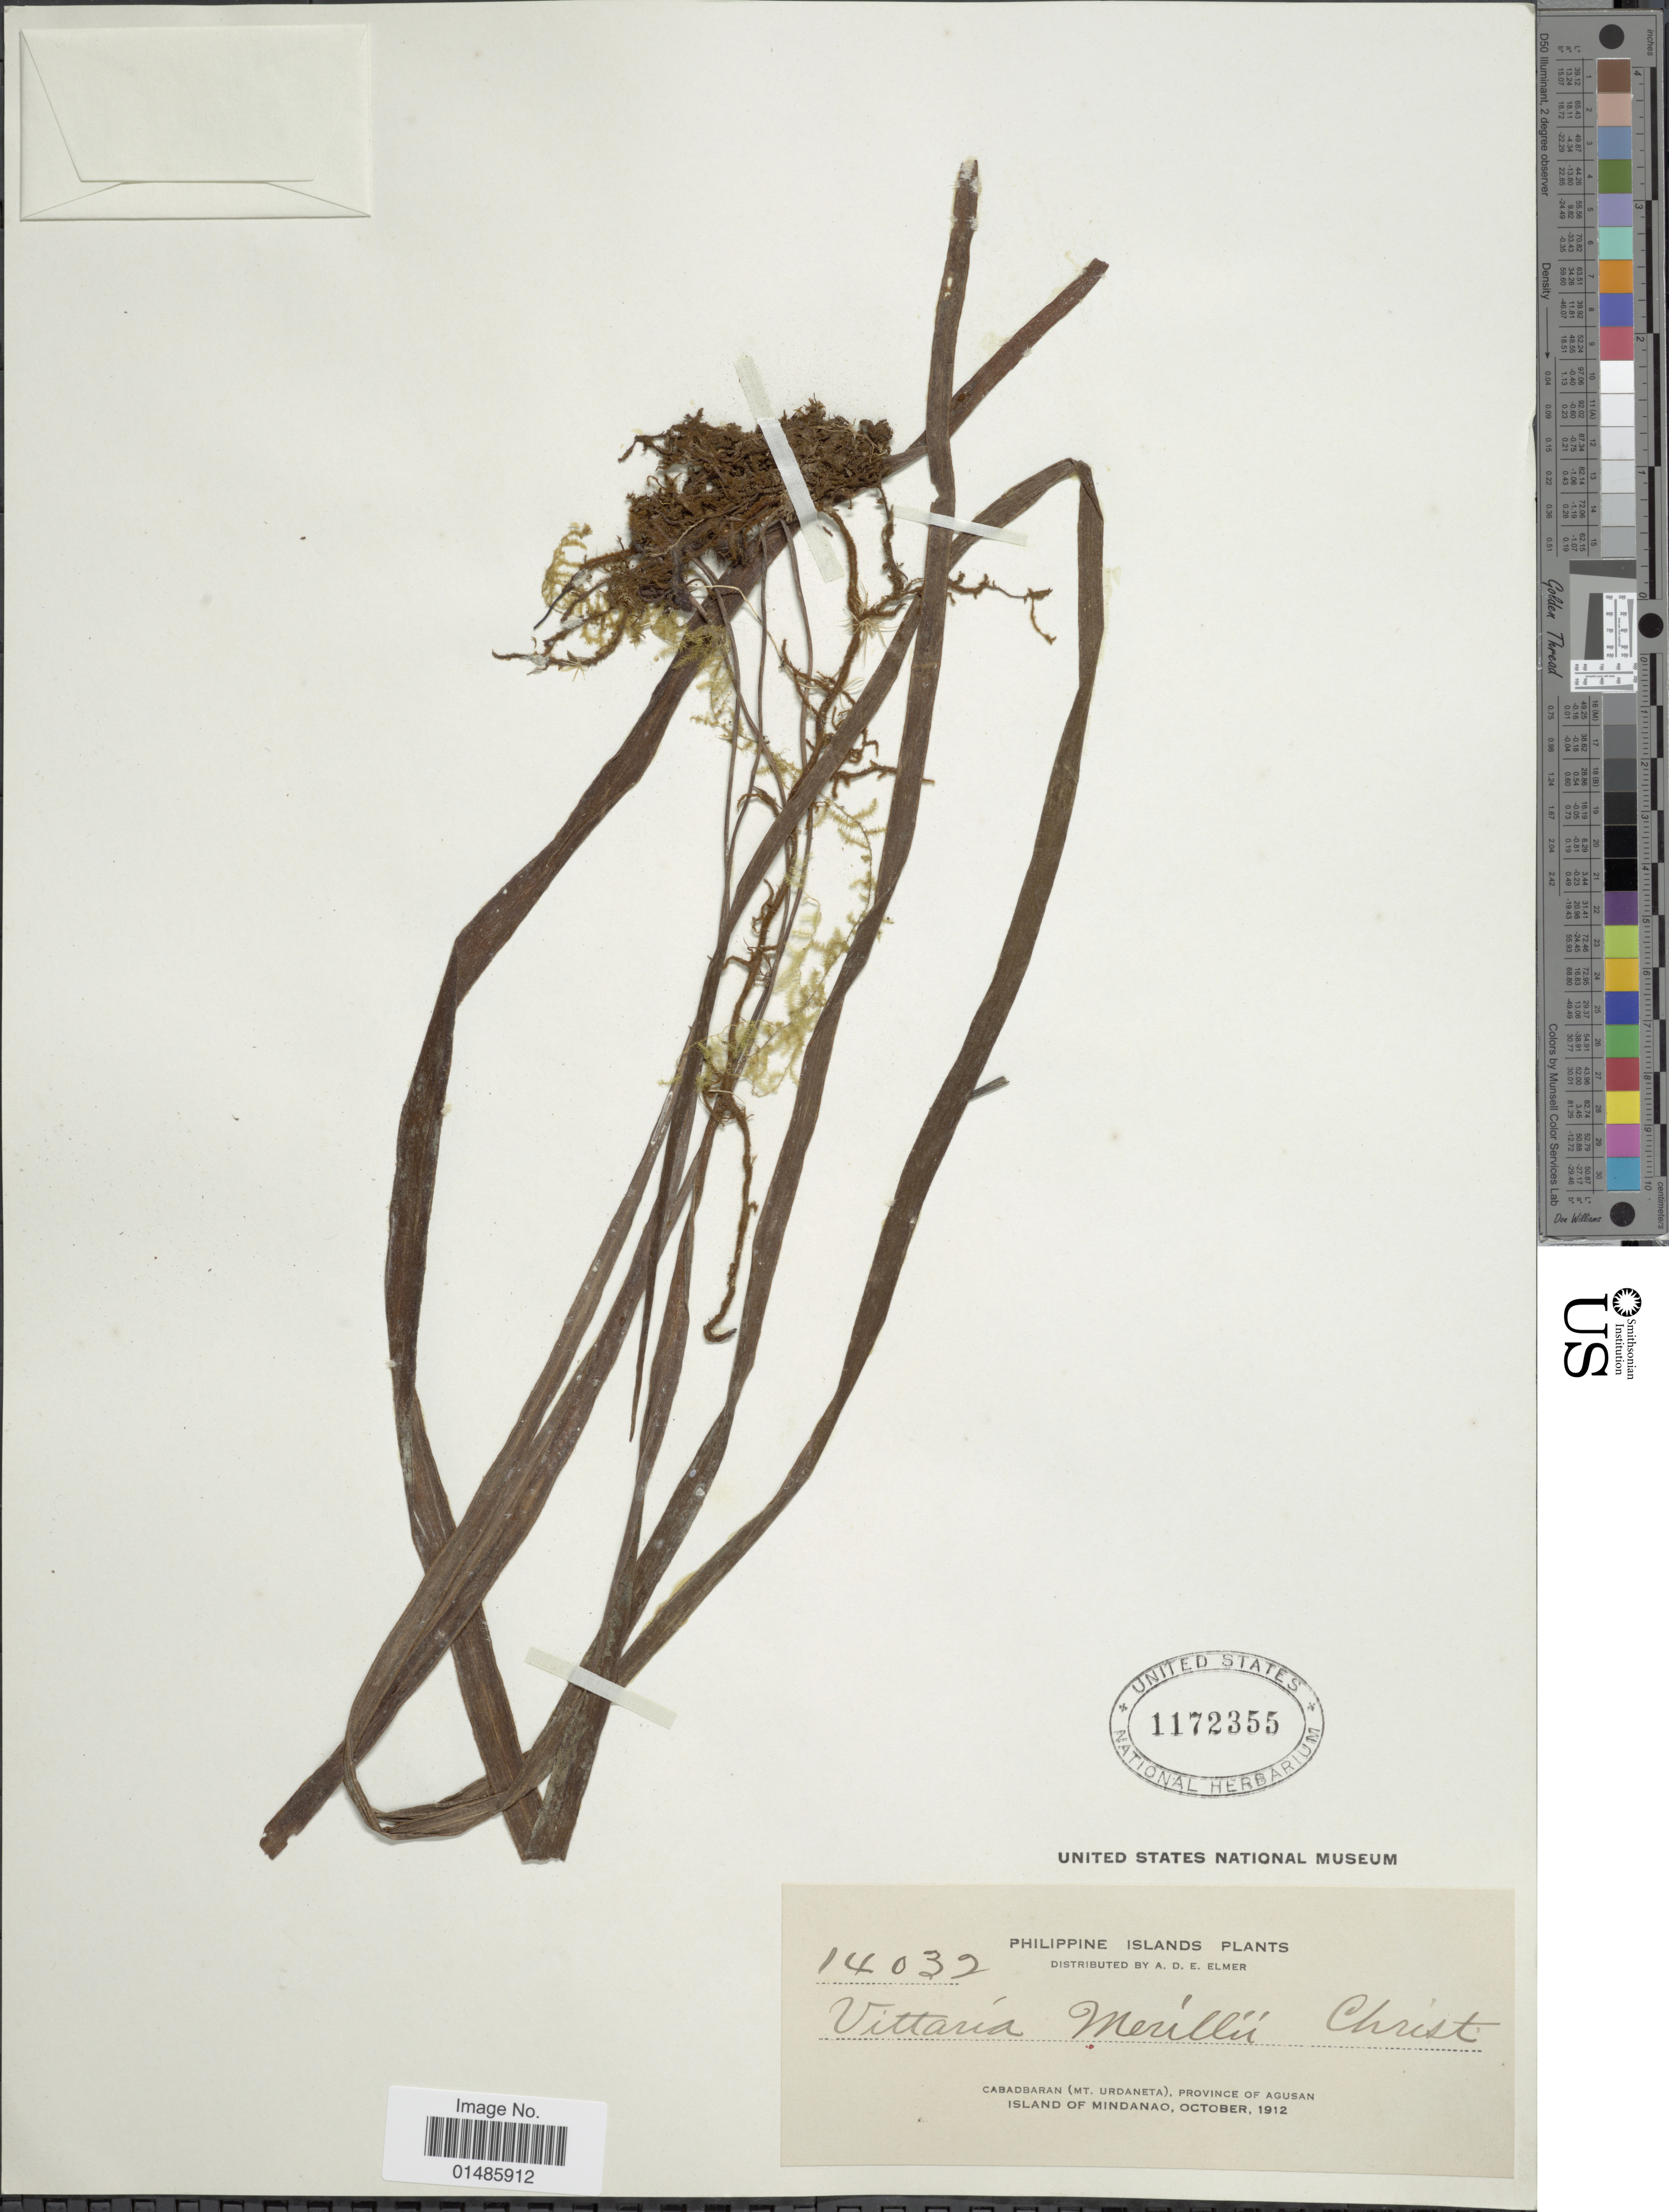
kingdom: Plantae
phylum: Tracheophyta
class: Polypodiopsida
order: Polypodiales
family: Pteridaceae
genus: Haplopteris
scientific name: Haplopteris elongata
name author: (Sw.) Crane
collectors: A. D. E. Elmer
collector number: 14032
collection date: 1912-10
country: Philippines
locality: Cabadbaran (Mt. Urdaneta), Province of Agusan. Island of Mindanao.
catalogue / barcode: US 1172355